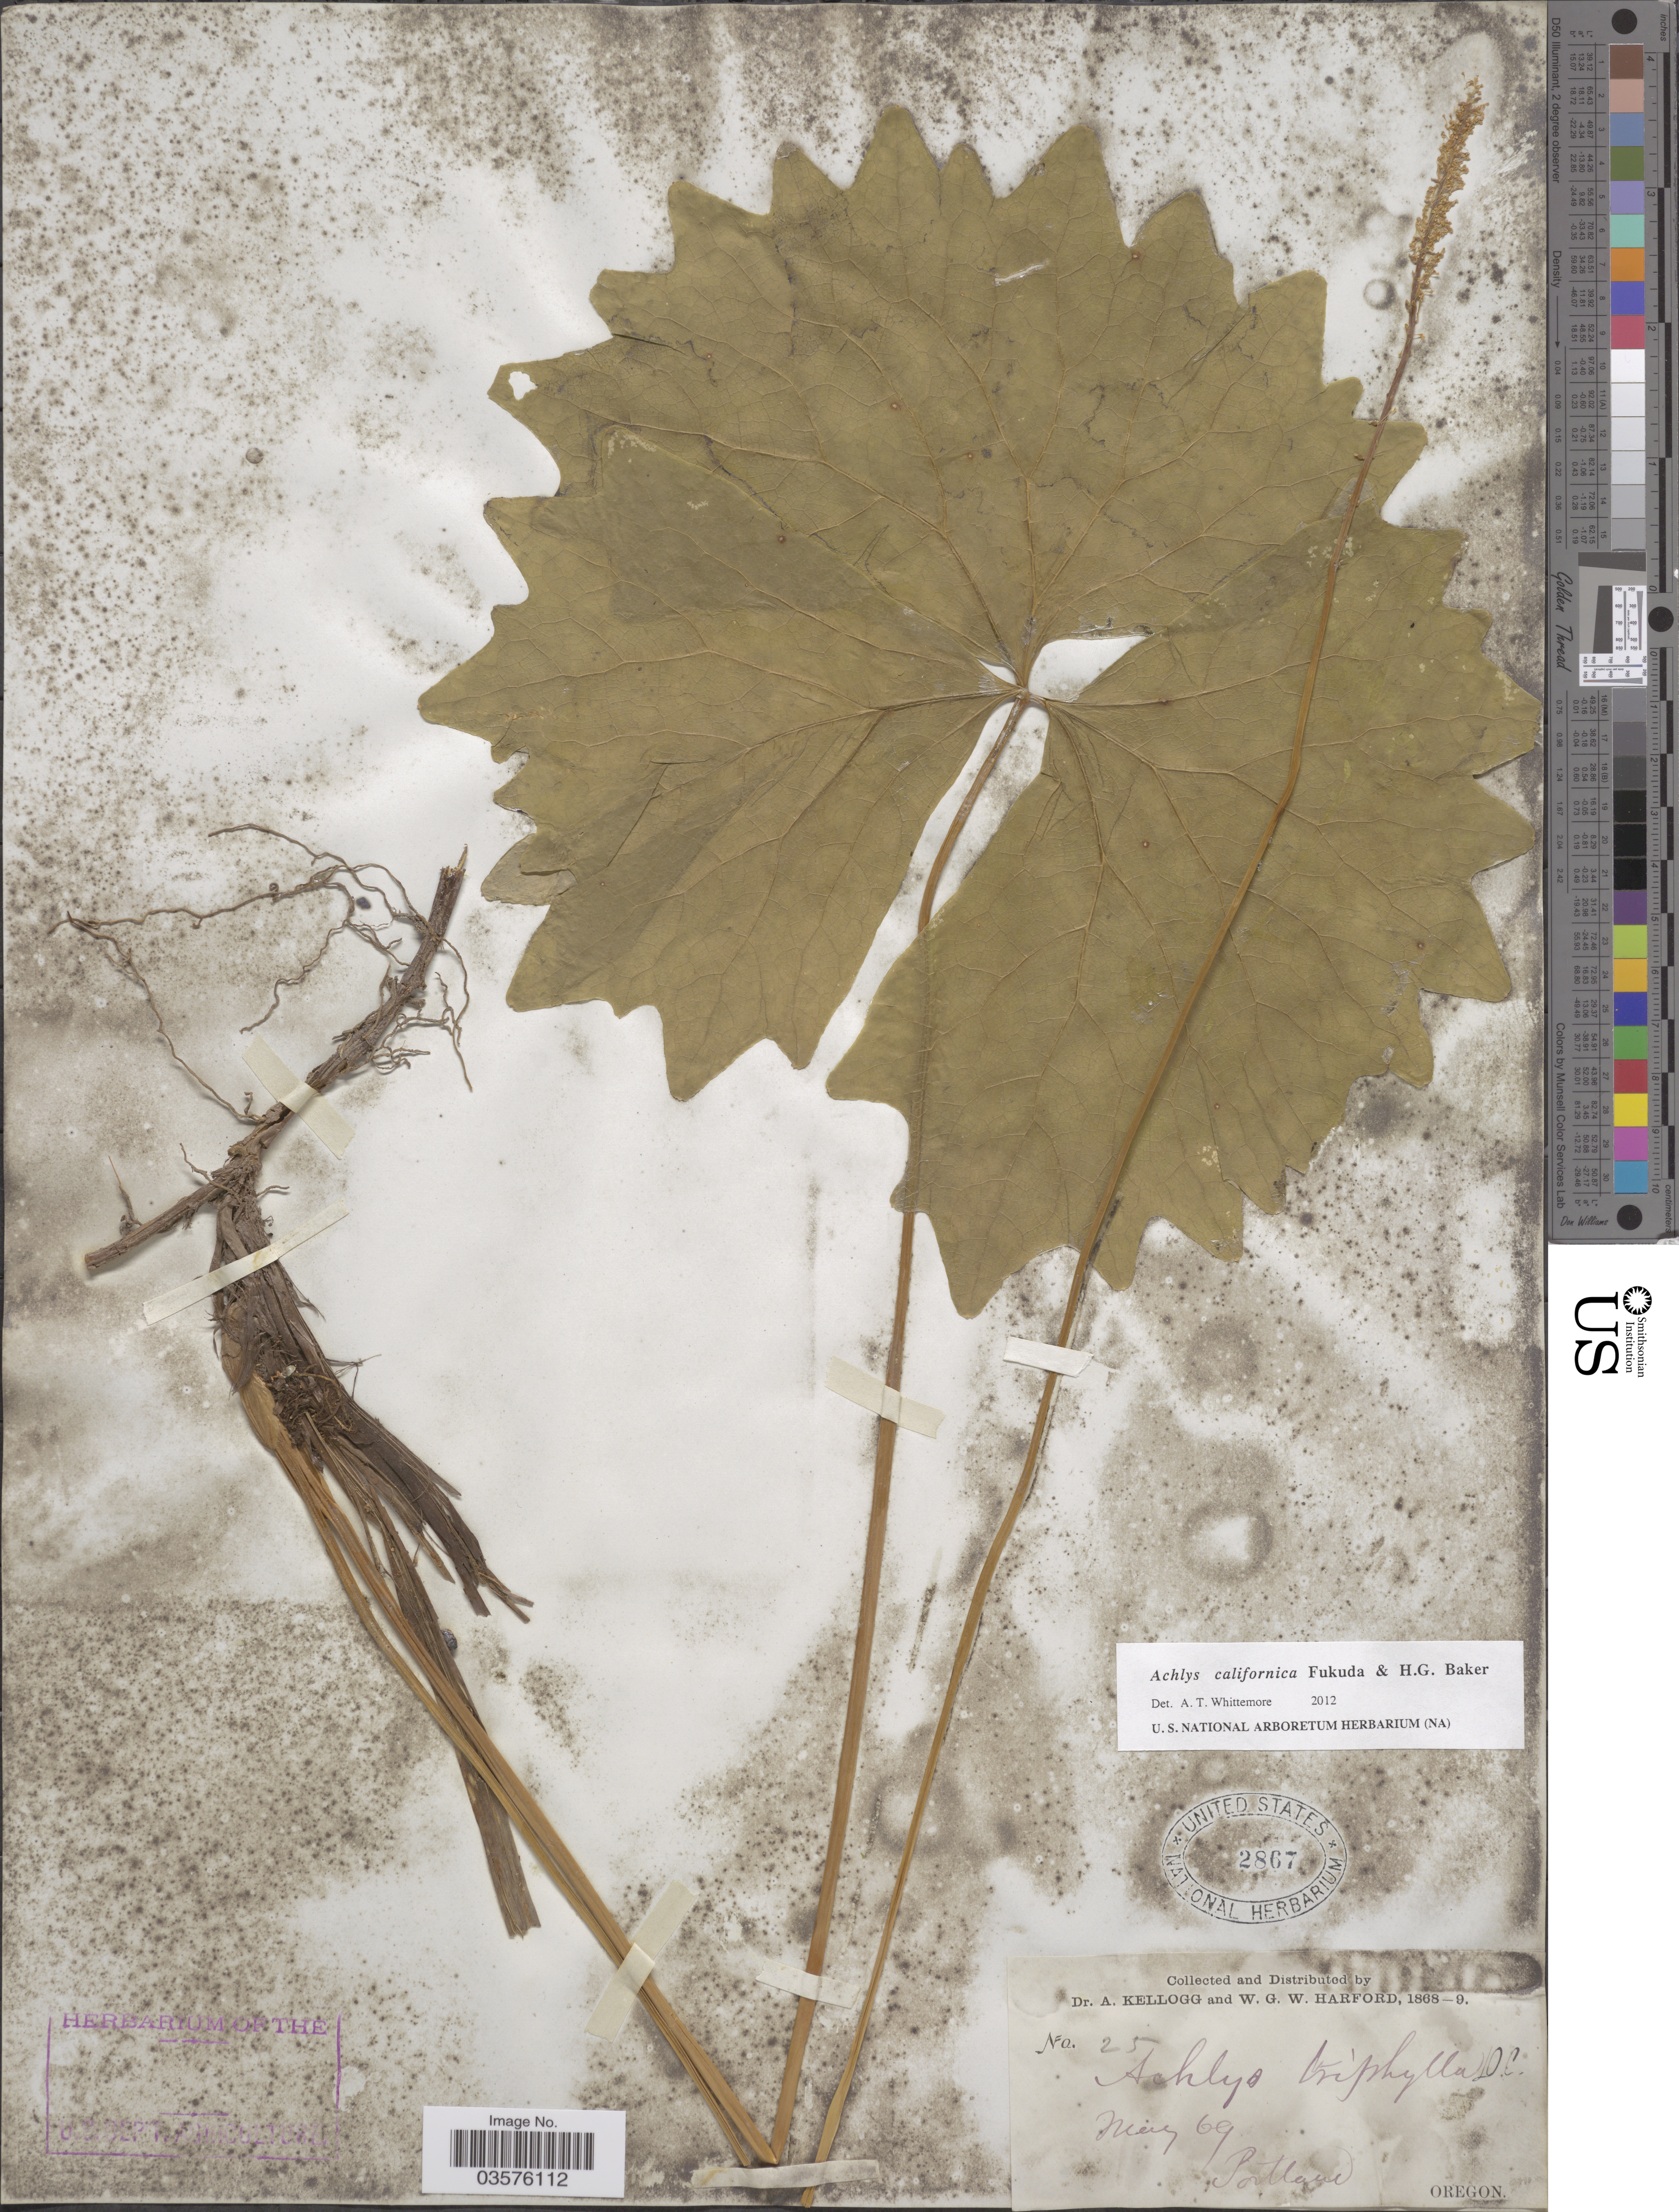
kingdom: Plantae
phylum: Tracheophyta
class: Magnoliopsida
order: Ranunculales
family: Berberidaceae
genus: Achlys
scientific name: Achlys californica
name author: Fukuda & H.G. Baker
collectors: A. Kellogg & W. G. W. Harford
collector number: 25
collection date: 1869-05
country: United States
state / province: Oregon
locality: Portland.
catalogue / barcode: US 2867